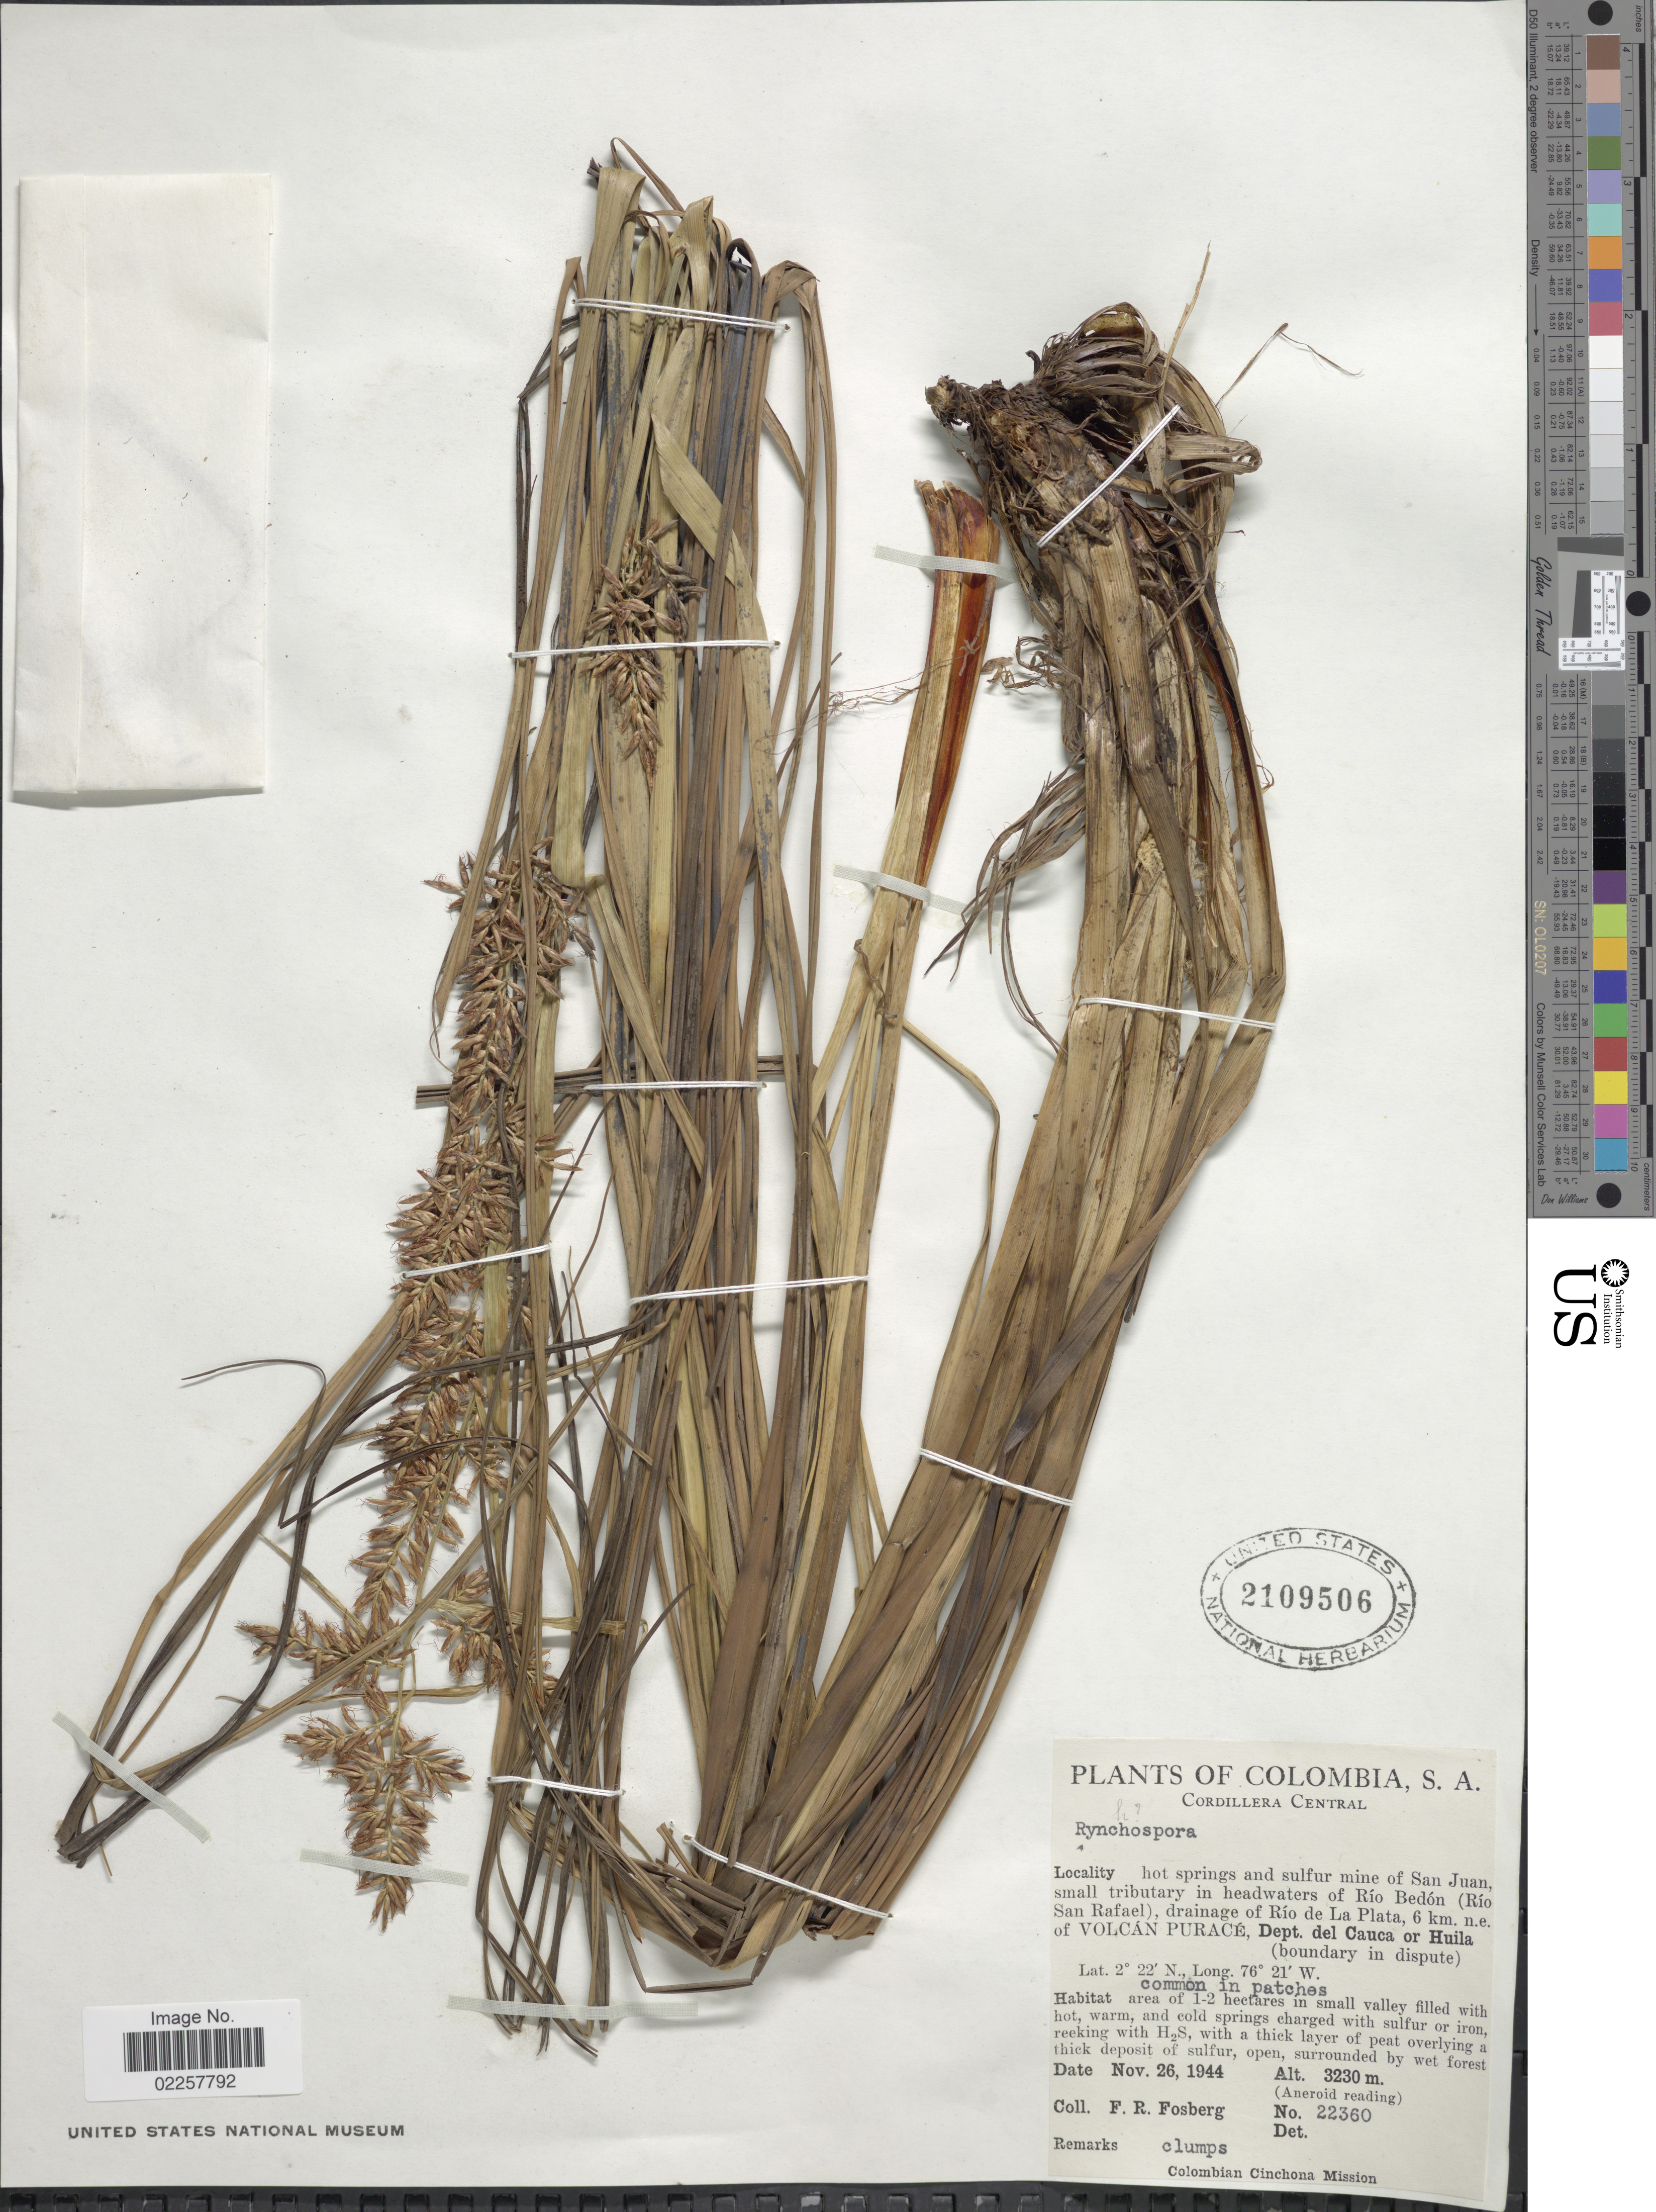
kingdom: Plantae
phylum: Tracheophyta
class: Liliopsida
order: Poales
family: Cyperaceae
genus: Rhynchospora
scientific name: Rhynchospora sp.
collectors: F. R. Fosberg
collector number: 22360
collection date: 1944-11-26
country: Colombia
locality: Cordillera Central, hot springs and sulfur mine of San Juan, small tributary in headwaters of Rio Bedon (Rio San Rafael), drainage de La Plata, 6 km. n.e. of Volcan Purace, Dept. del Cauca or Huila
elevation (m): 3230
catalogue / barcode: US 2109506